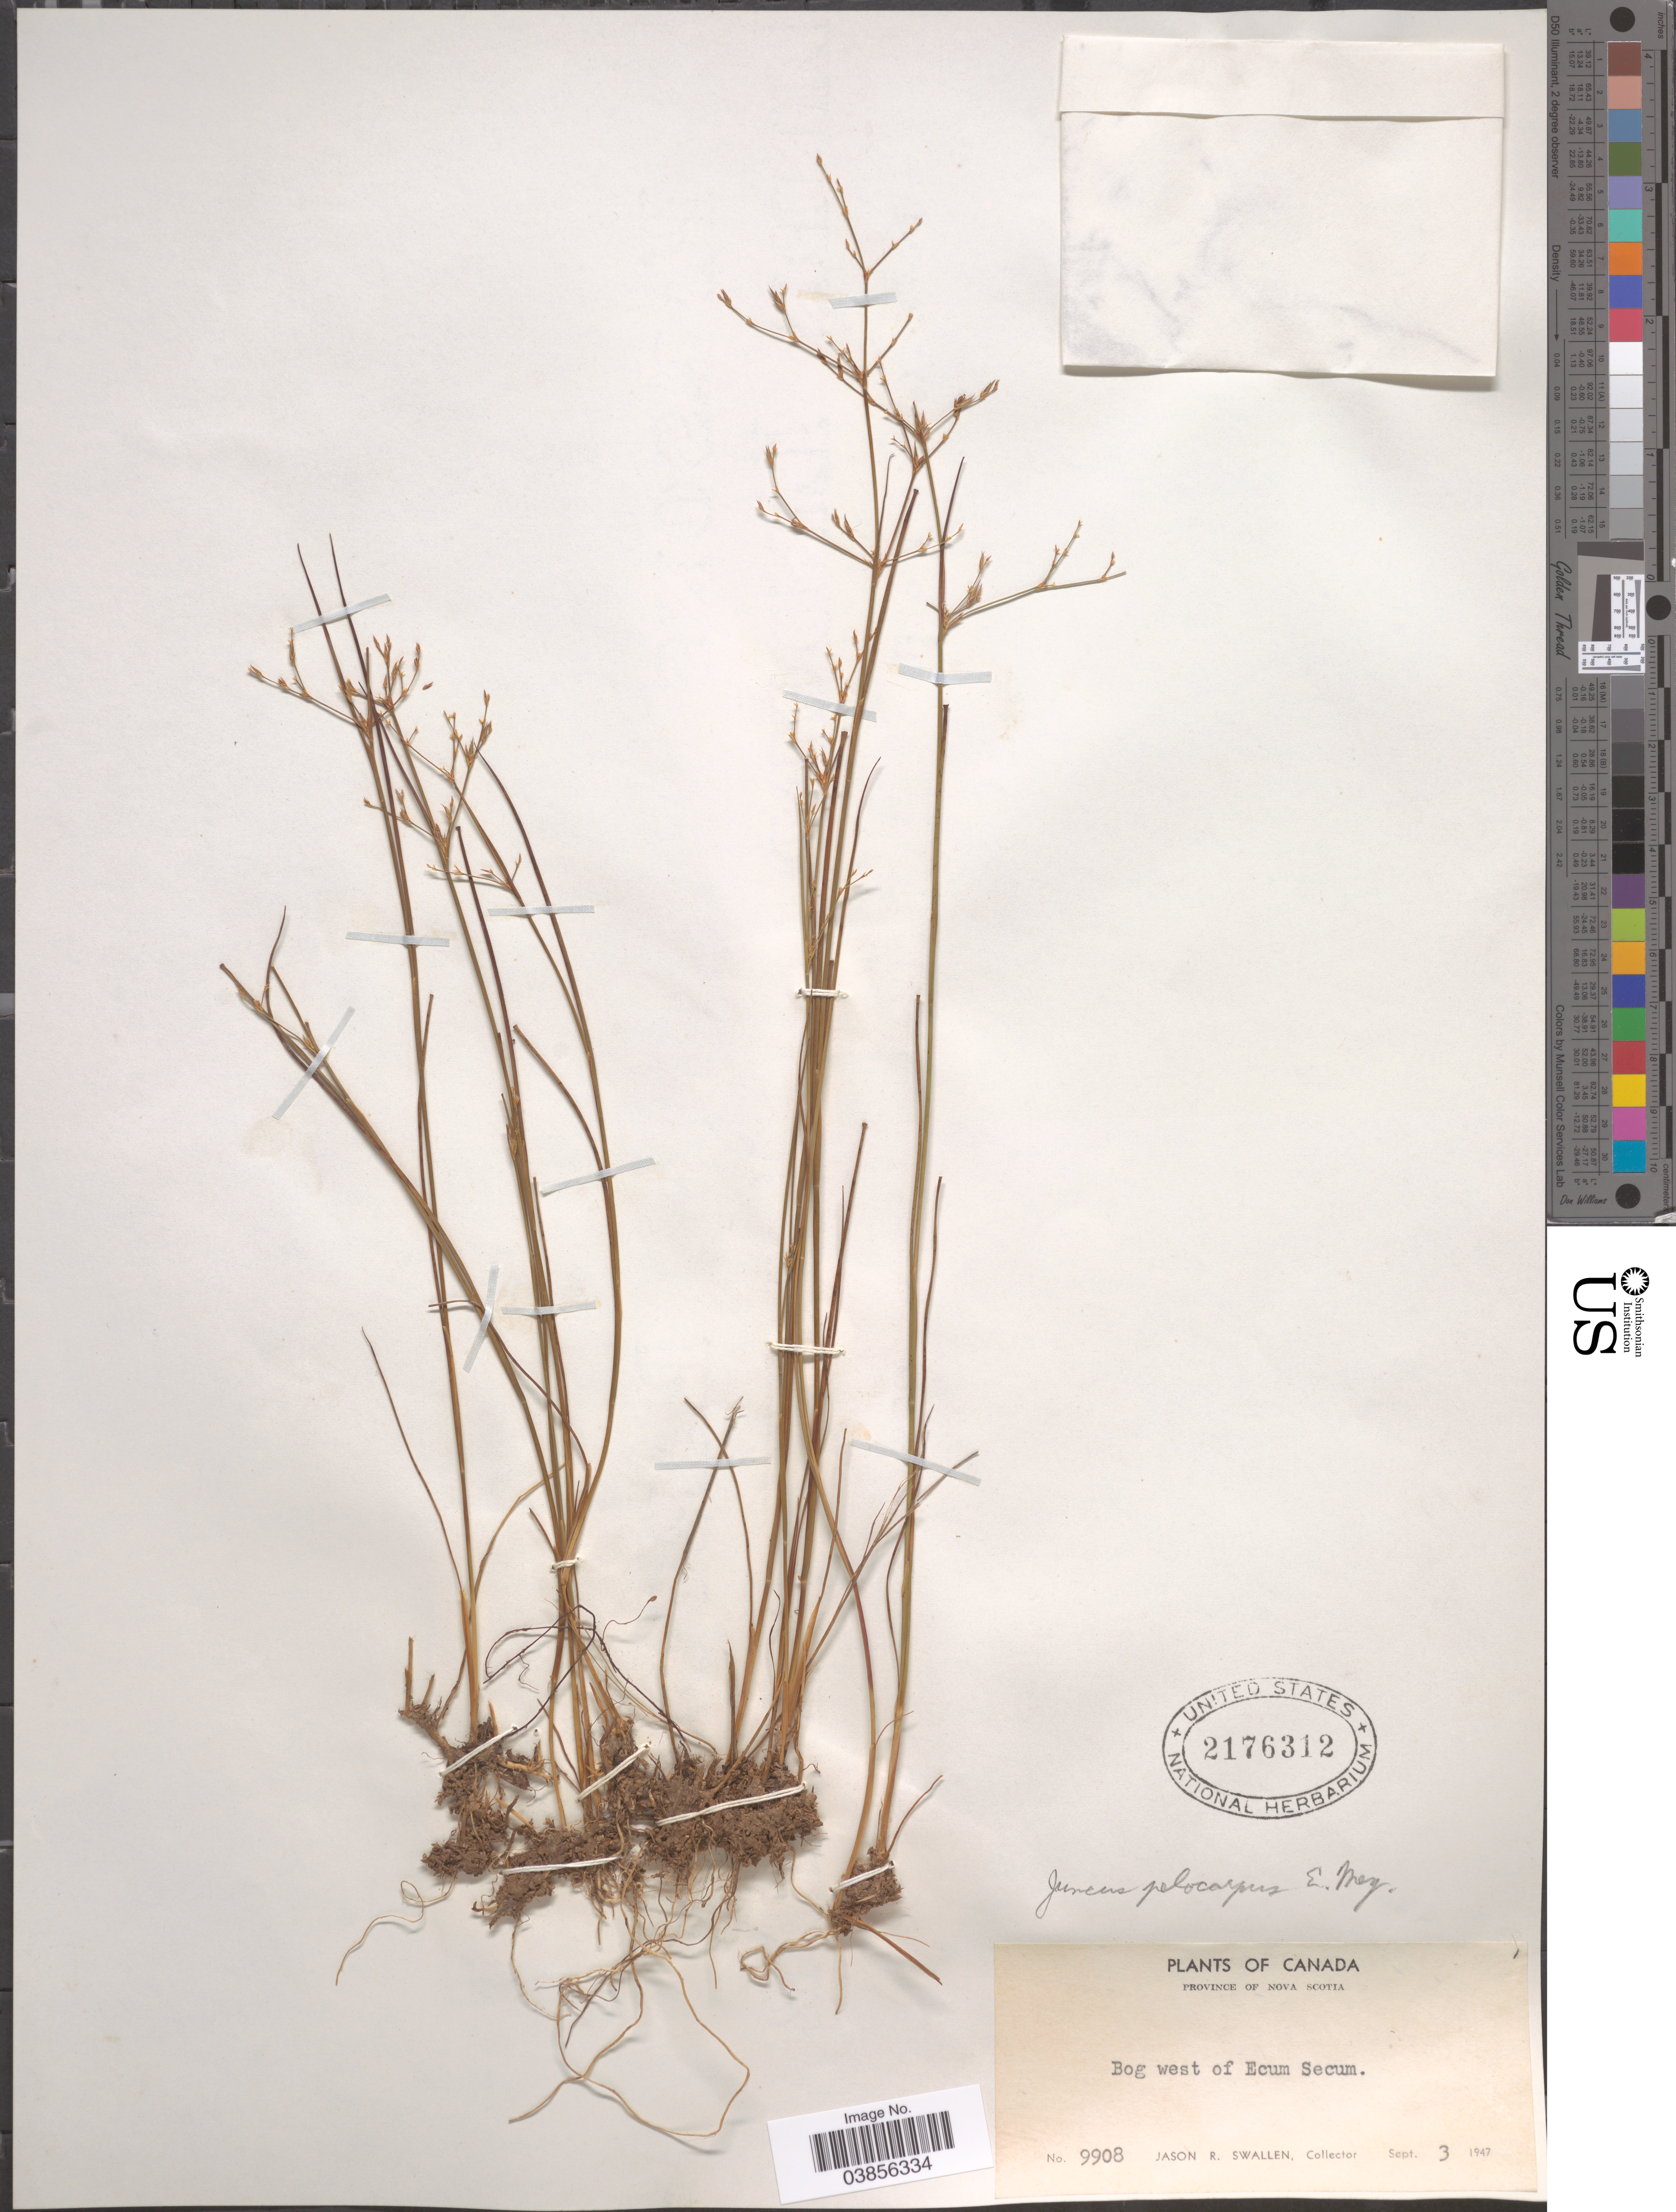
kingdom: Plantae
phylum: Tracheophyta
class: Liliopsida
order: Poales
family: Juncaceae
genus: Juncus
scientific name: Juncus pelocarpus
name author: E. Mey.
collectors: J. R. Swallen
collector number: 9908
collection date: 1947-09-03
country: Canada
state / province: Nova Scotia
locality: Bog west of Ecum Secum.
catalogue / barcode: US 2176312